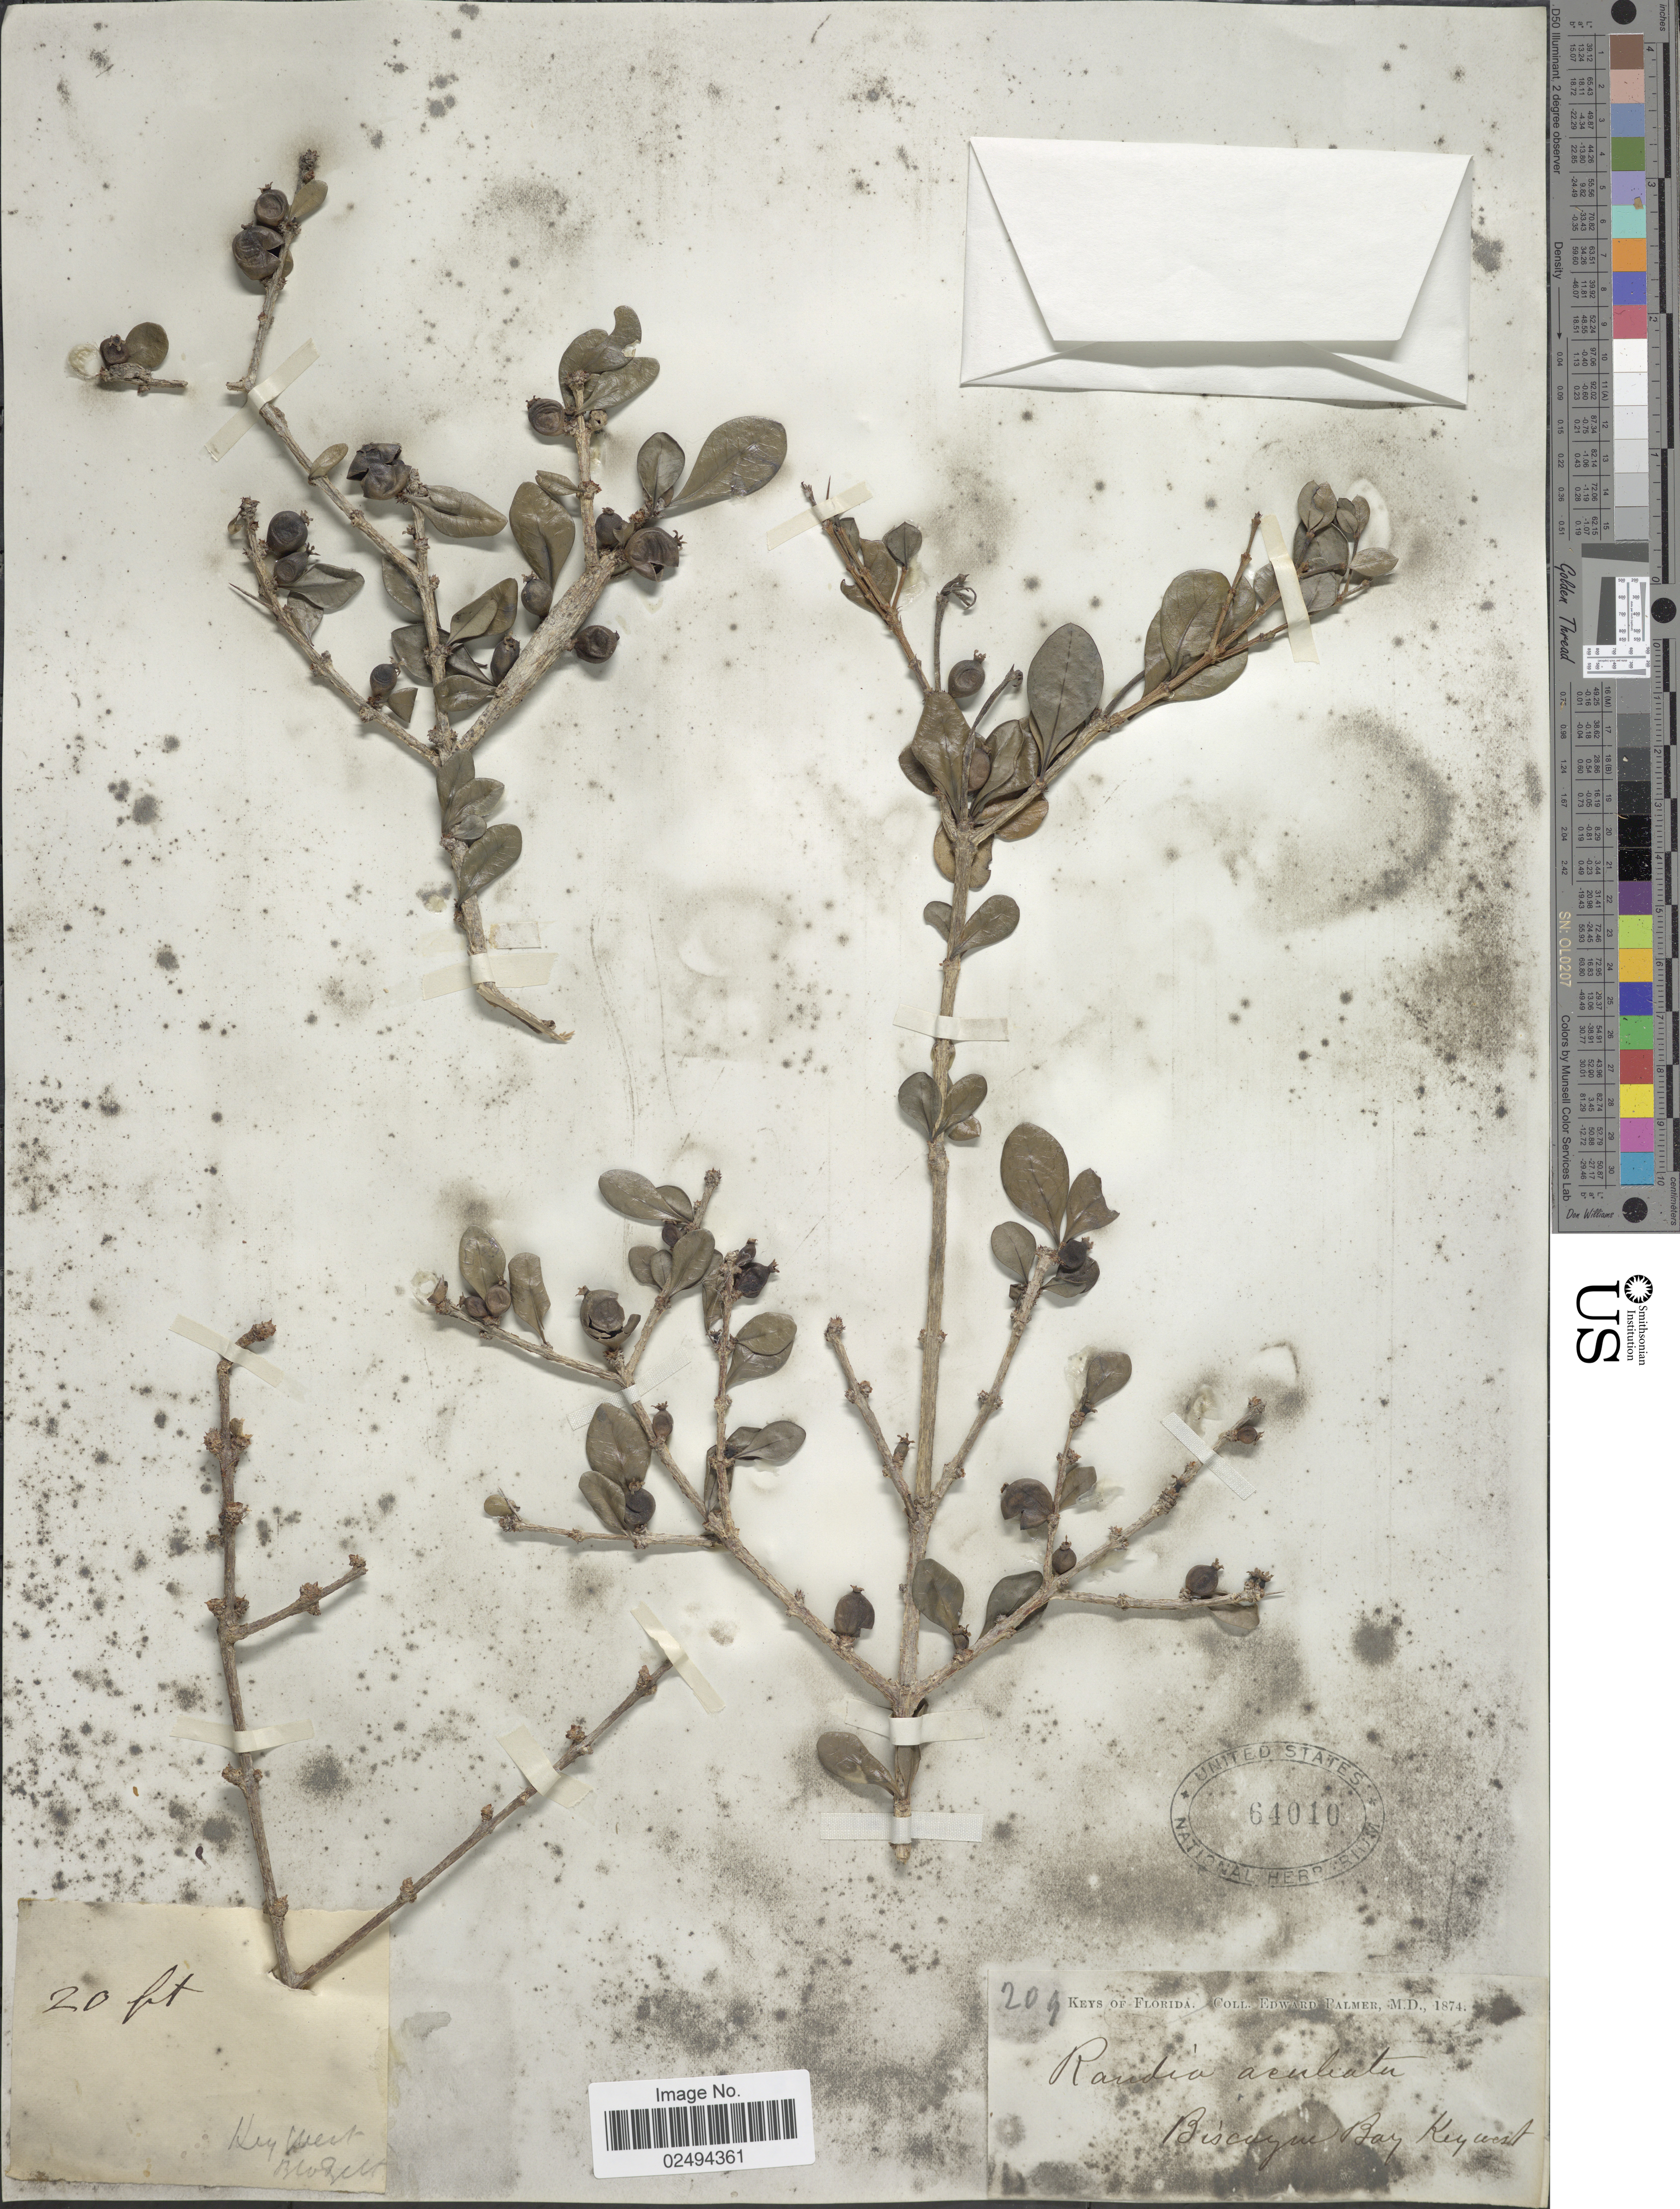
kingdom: Plantae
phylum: Tracheophyta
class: Magnoliopsida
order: Gentianales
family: Rubiaceae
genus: Randia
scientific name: Randia aculeata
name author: L.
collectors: E. Palmer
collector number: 209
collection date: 1874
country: United States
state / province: Florida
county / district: Monroe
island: Key West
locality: Keys of Florida, Biscayne Bay, Key West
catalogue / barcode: US 64010